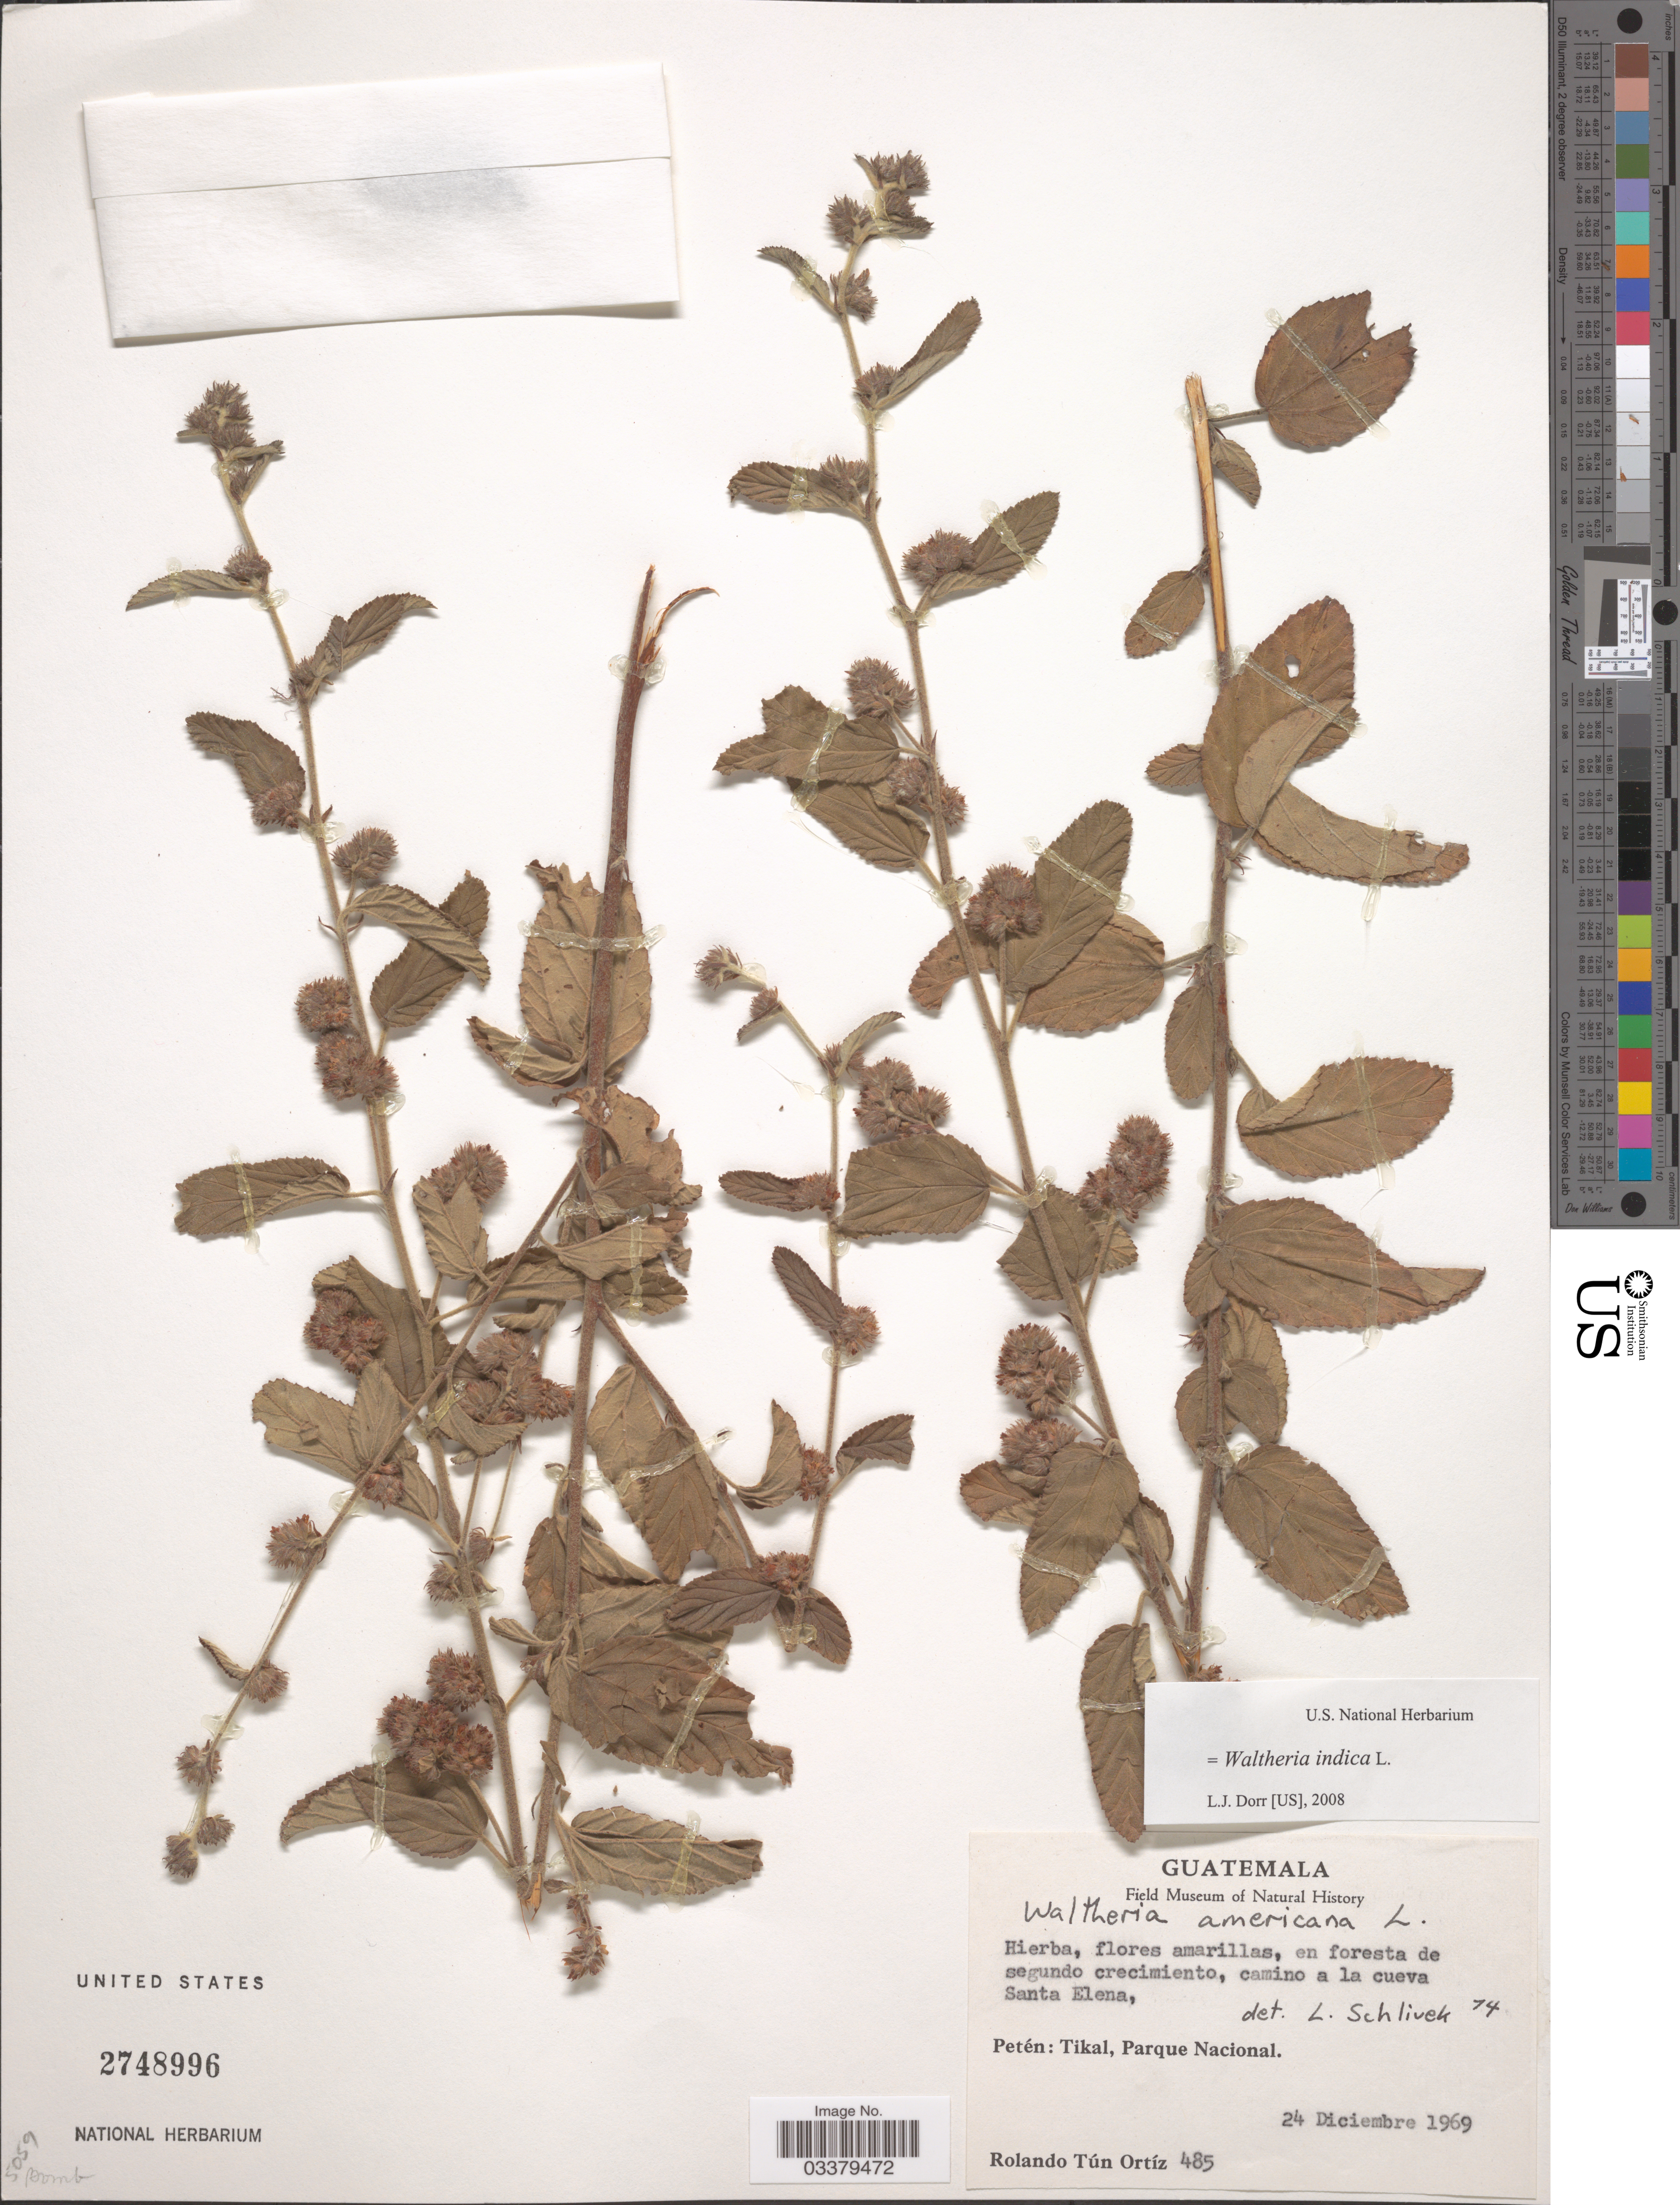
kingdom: Plantae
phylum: Tracheophyta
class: Magnoliopsida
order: Malvales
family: Malvaceae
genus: Waltheria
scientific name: Waltheria indica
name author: L.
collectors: R. Ortiz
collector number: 485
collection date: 1969-12-24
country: Guatemala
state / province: El Petén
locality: En foresta de segundo crecimiento, camino a la cueva Santa Elena, Petén: Tikal, Parque Nacional.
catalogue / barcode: US 2748996